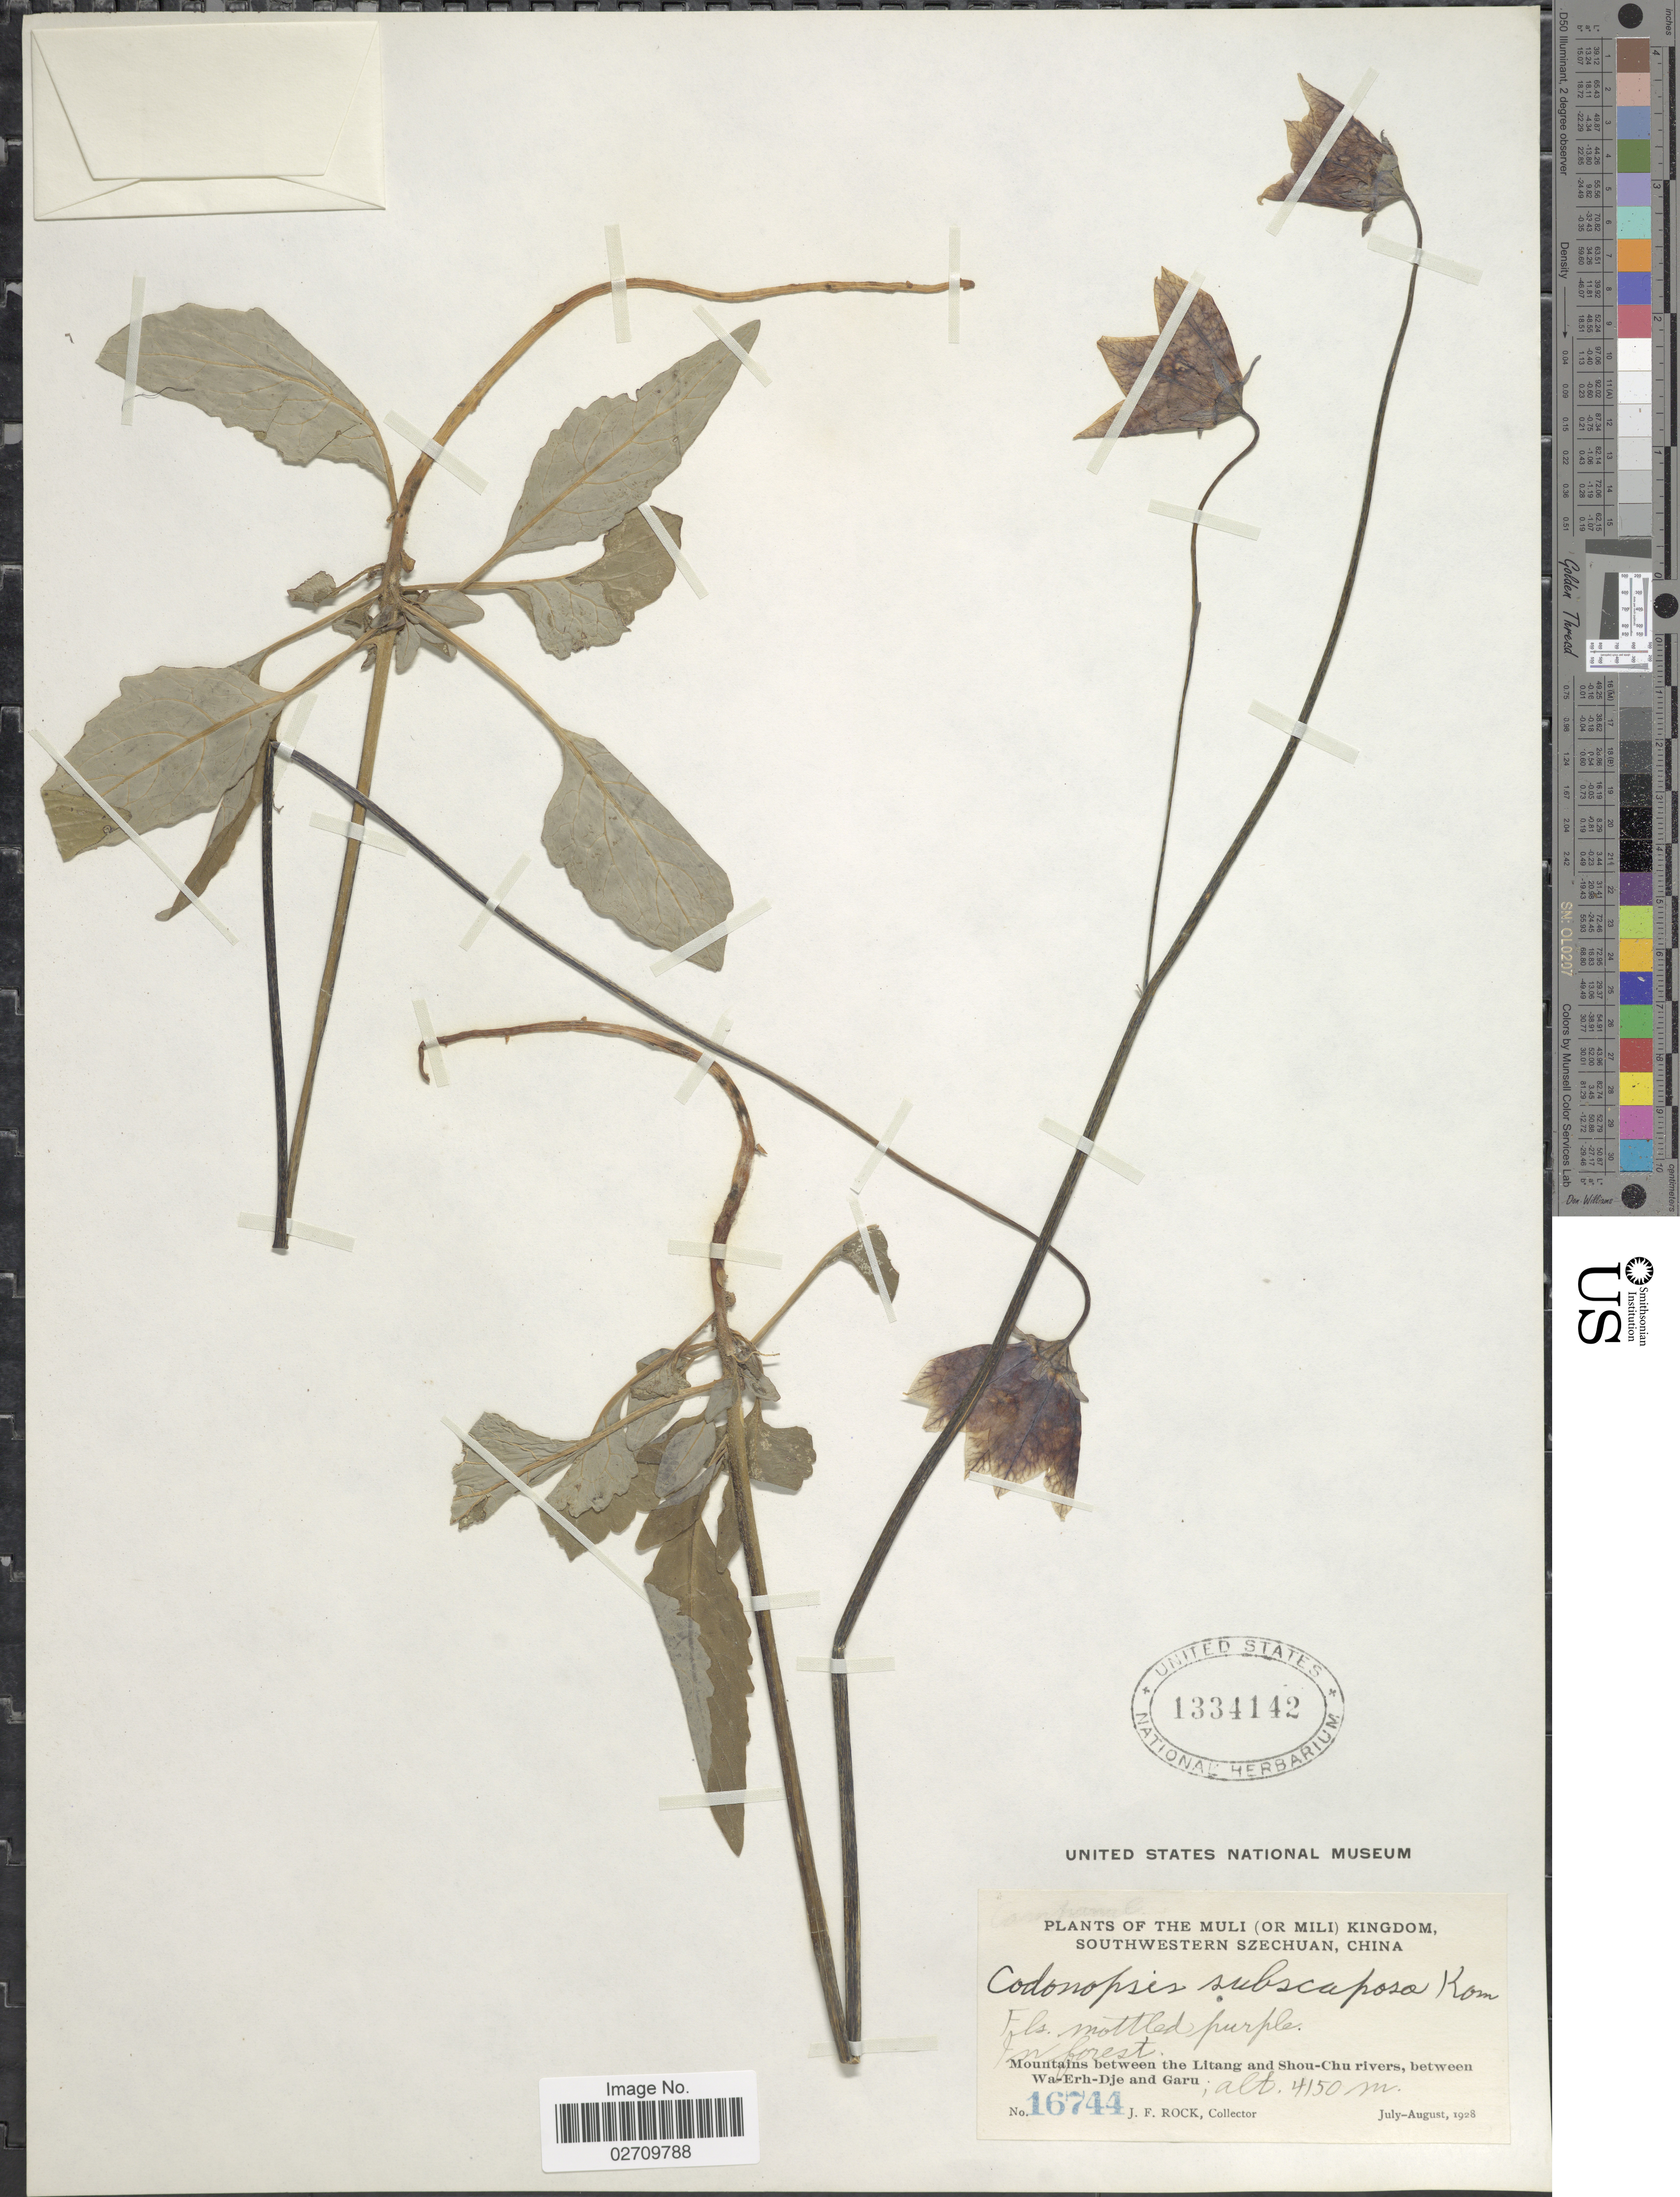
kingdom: Plantae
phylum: Tracheophyta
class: Magnoliopsida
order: Asterales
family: Campanulaceae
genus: Codonopsis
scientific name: Codonopsis subscaposa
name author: Kom.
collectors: J. F. Rock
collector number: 16744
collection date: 1928-07/1928-08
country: China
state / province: Sichuan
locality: The Muli (or Mili) Kingdon, Southwestern Szechuan, Mountains between the Litang and Shou-Chu rivers, between Wa-Erh-Dje and Garu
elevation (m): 4150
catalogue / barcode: US 1334142